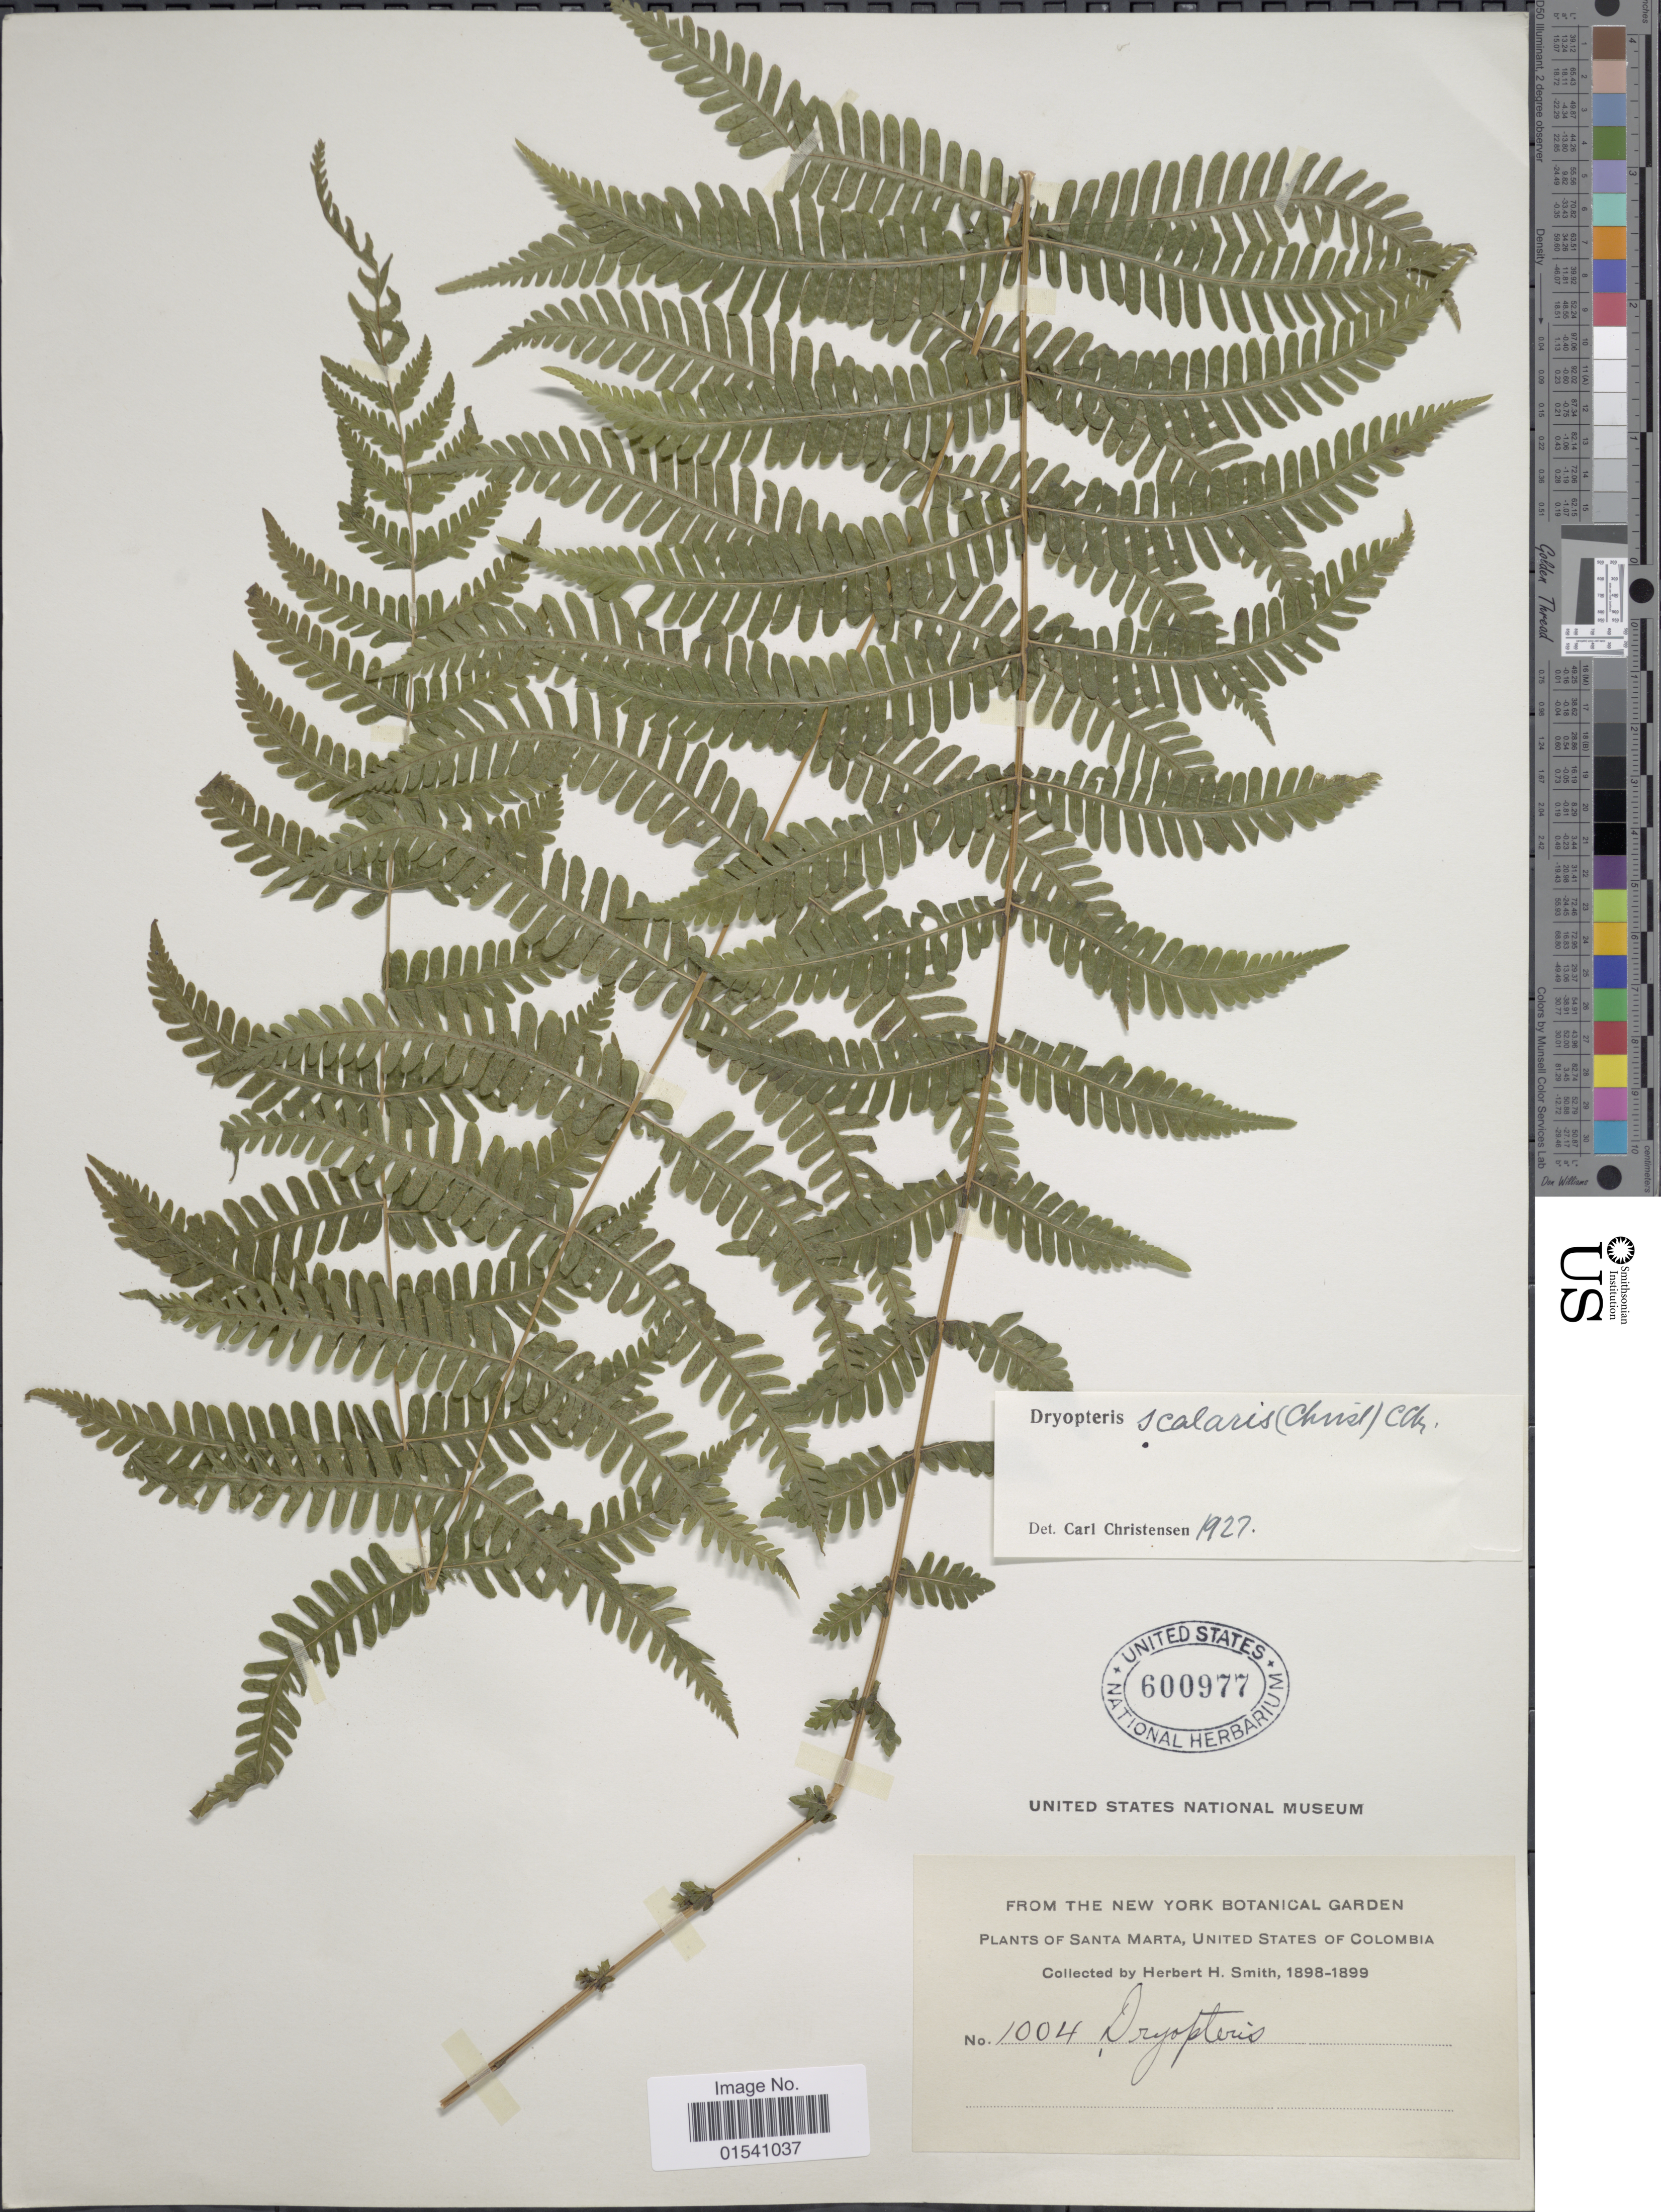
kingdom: Plantae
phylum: Tracheophyta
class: Polypodiopsida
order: Polypodiales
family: Thelypteridaceae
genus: Amauropelta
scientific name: Amauropelta scalaris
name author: (Christ) Á. Löve & D. Löve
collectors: Herbert H. Smith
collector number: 1004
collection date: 1898/1899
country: Colombia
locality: Santa Marta, United States of Colombia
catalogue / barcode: US 600977